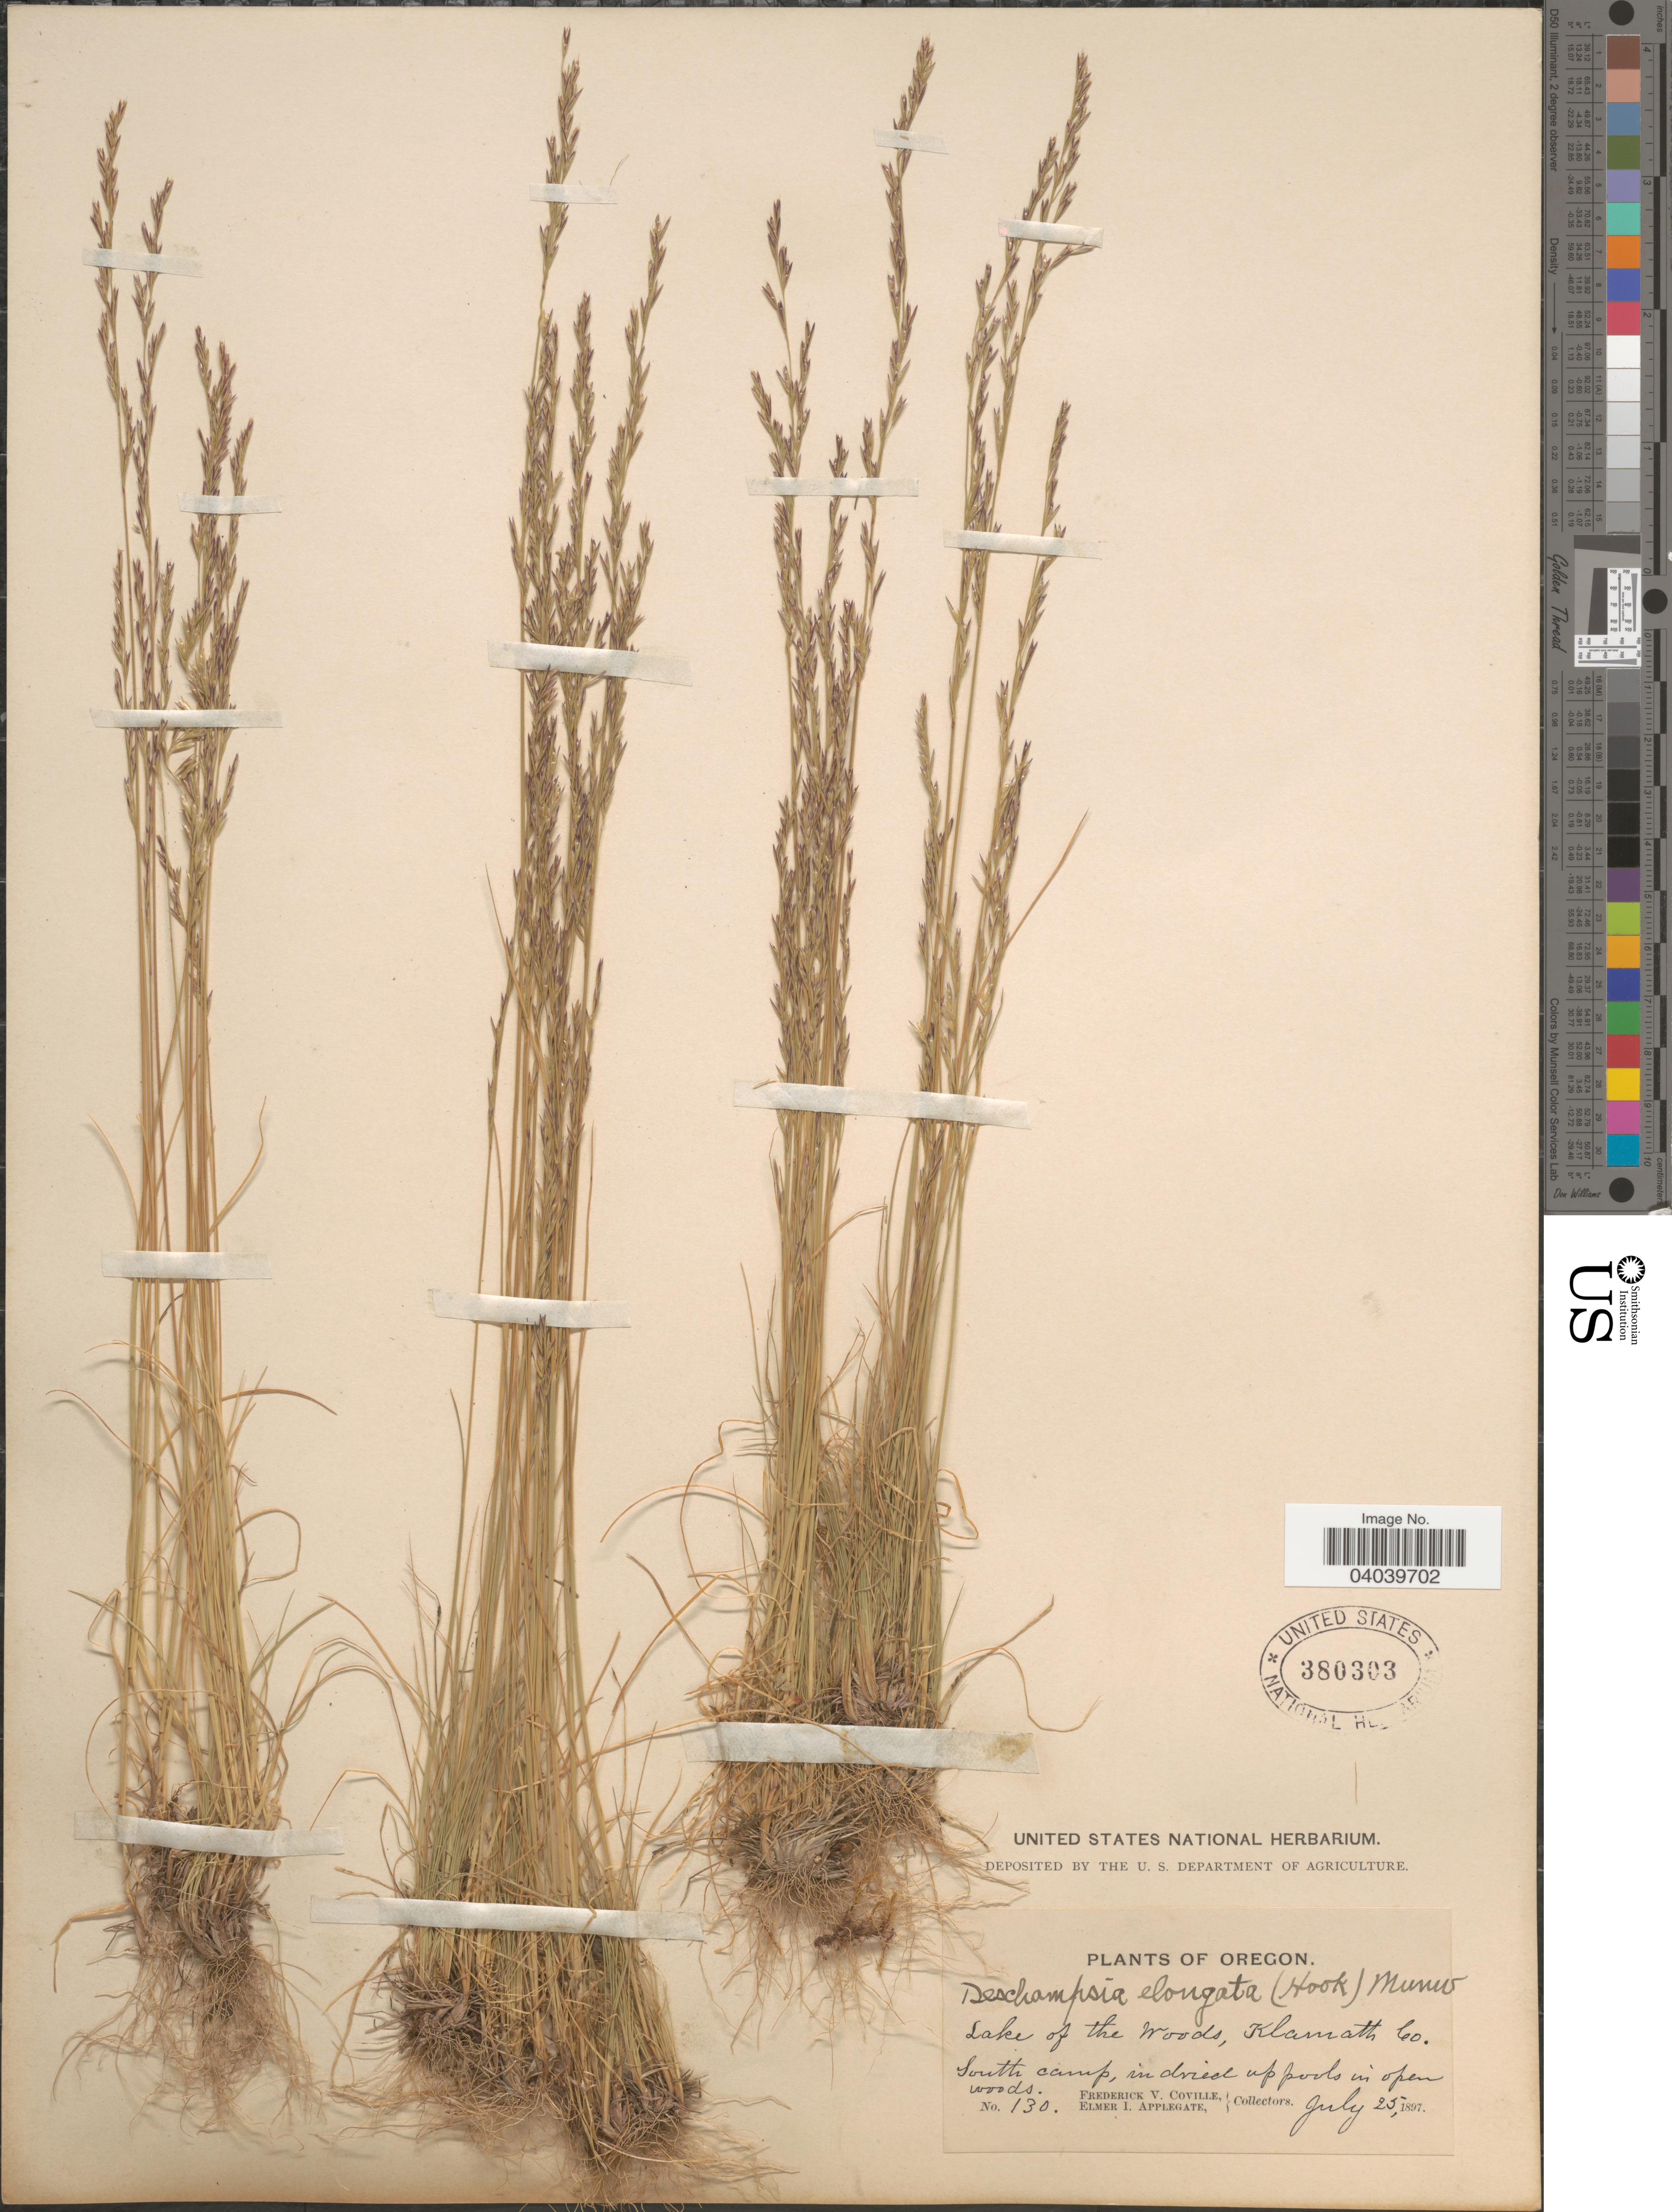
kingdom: Plantae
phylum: Tracheophyta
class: Liliopsida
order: Poales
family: Poaceae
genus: Deschampsia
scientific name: Deschampsia elongata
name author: (Hook.) Munro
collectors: F. V. Coville & E. I. Applegate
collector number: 130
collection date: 1897-07-25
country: United States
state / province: Oregon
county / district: Klamath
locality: Lake of the Woods, Klamath Co. South camp, in dried up pools in open woods.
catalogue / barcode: US 380303